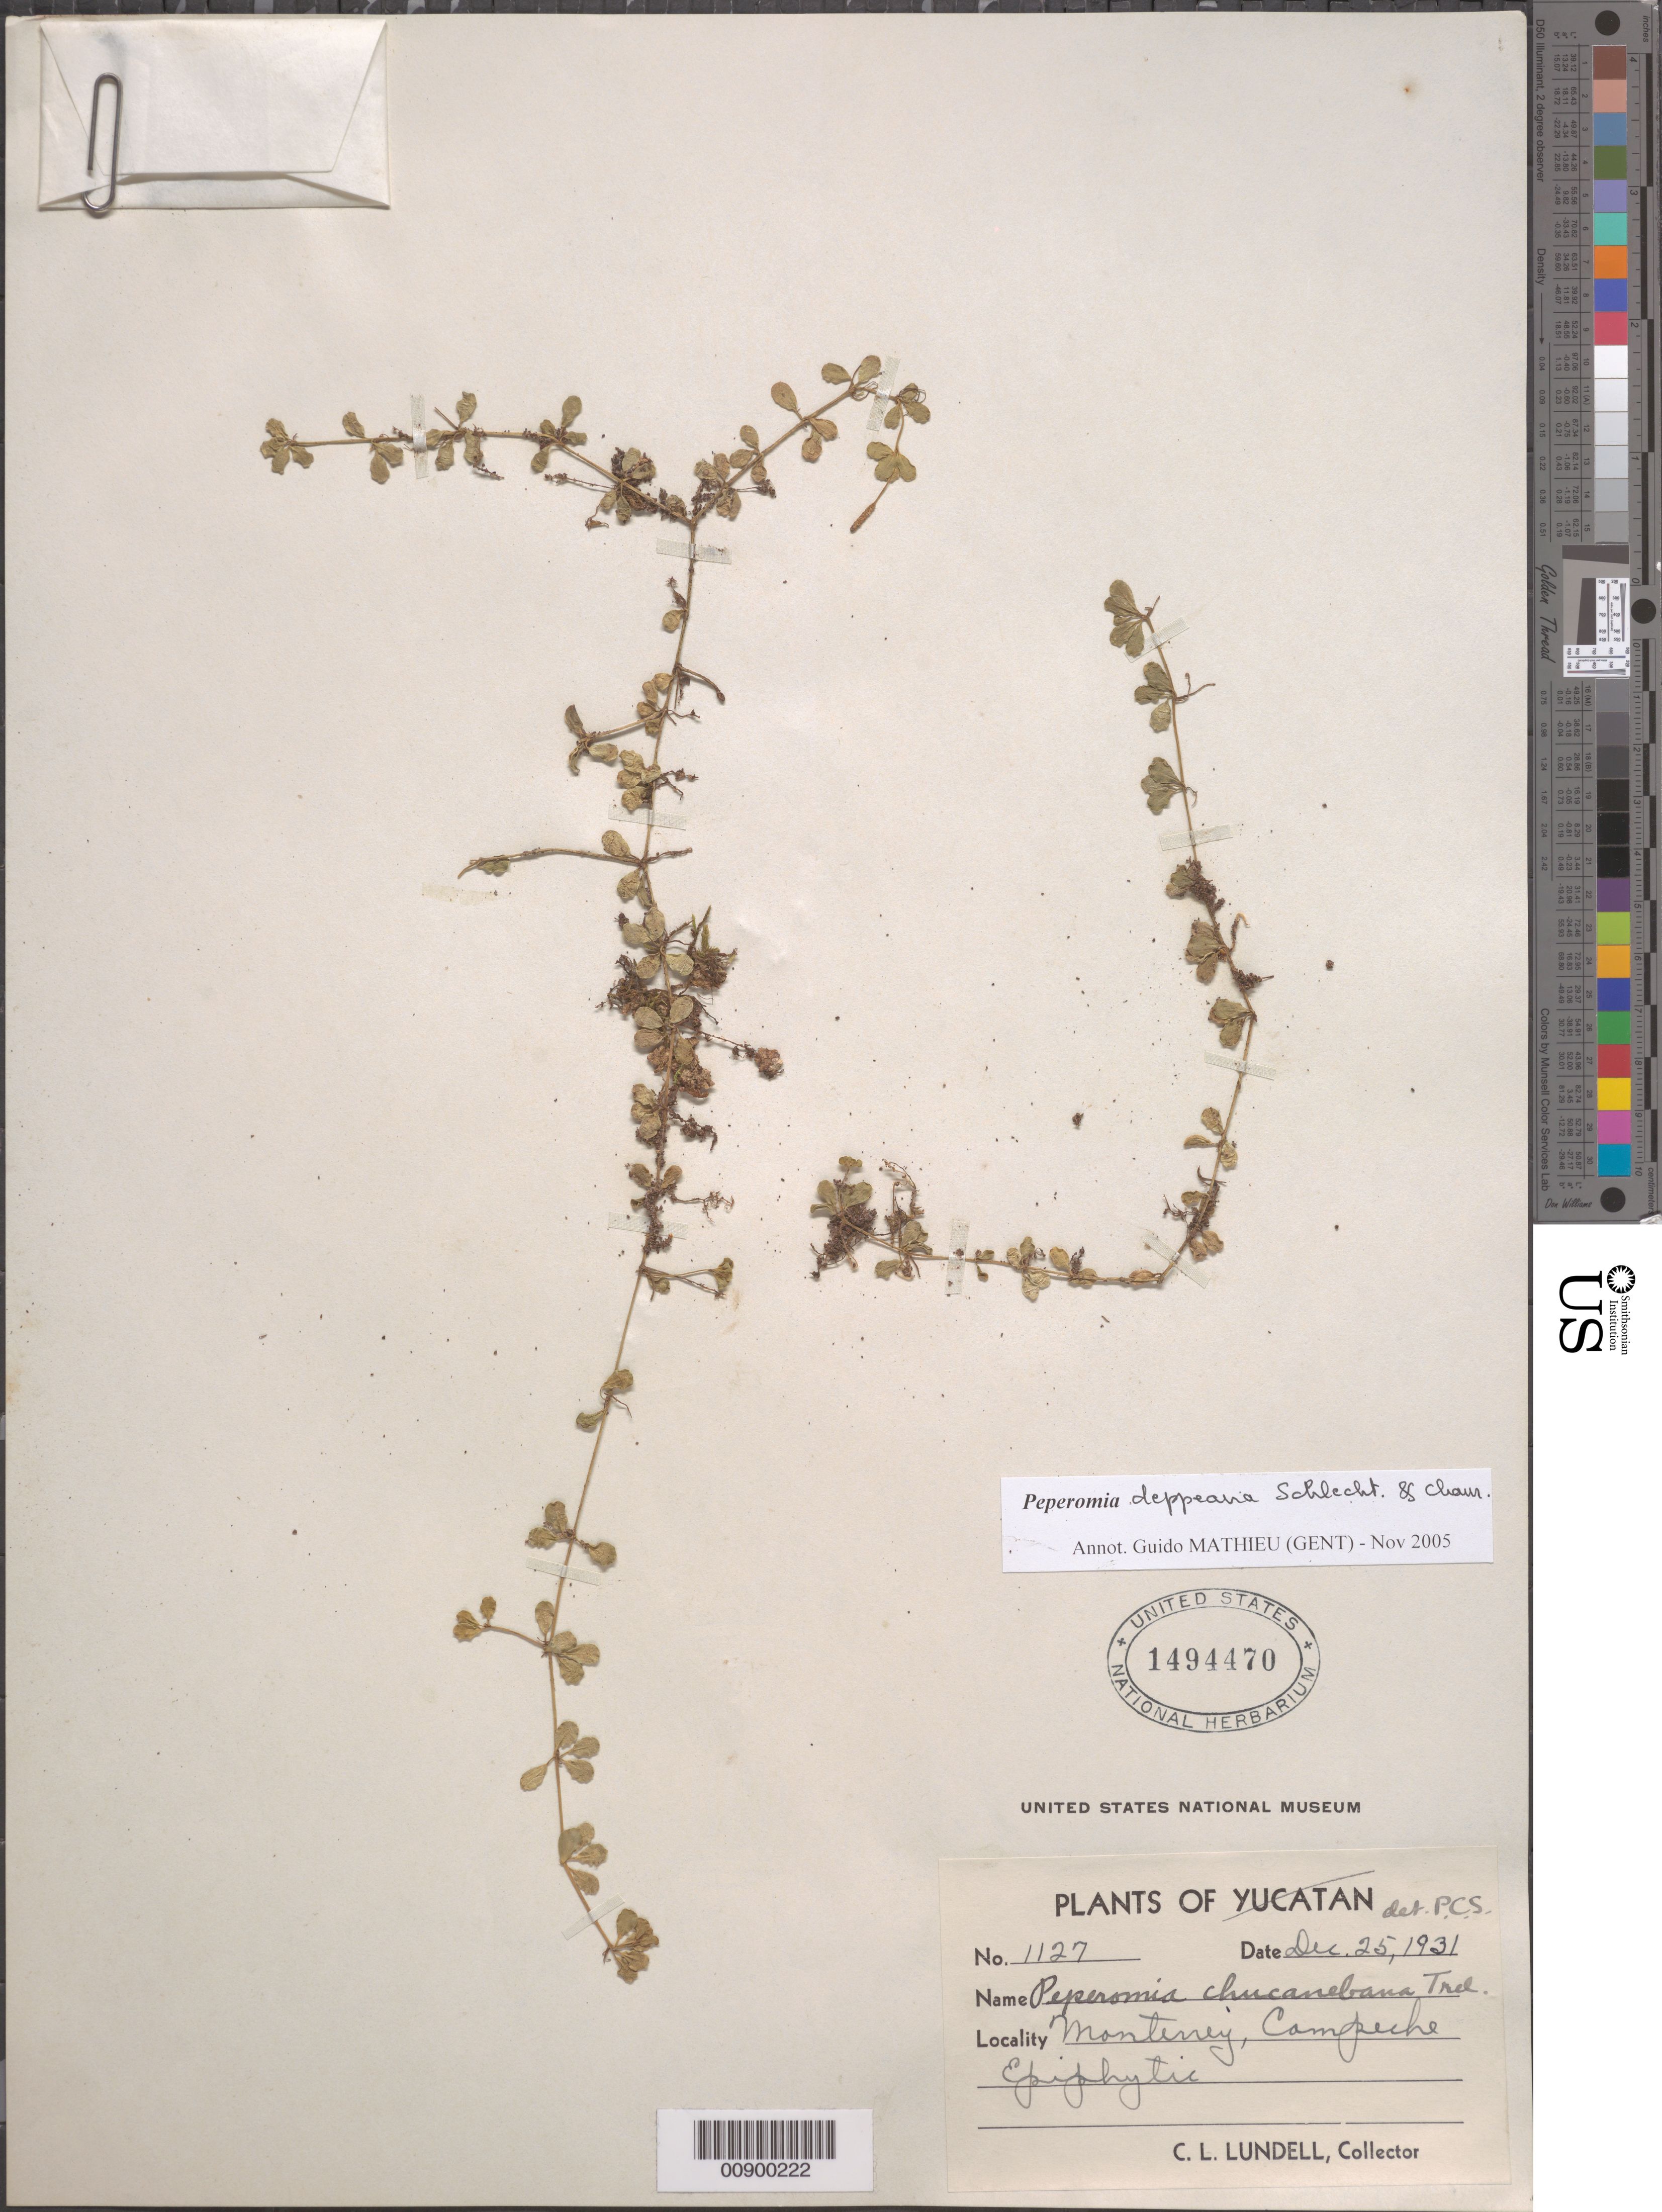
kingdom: Plantae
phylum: Tracheophyta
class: Magnoliopsida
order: Piperales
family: Piperaceae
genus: Peperomia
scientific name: Peperomia deppeana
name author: Schltdl. & Cham.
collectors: C. L. Lundell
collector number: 1127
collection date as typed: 25 Dec 1931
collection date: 1931-12-25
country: Mexico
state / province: Campeche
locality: Monterrey, Campeche.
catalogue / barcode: US 1494470